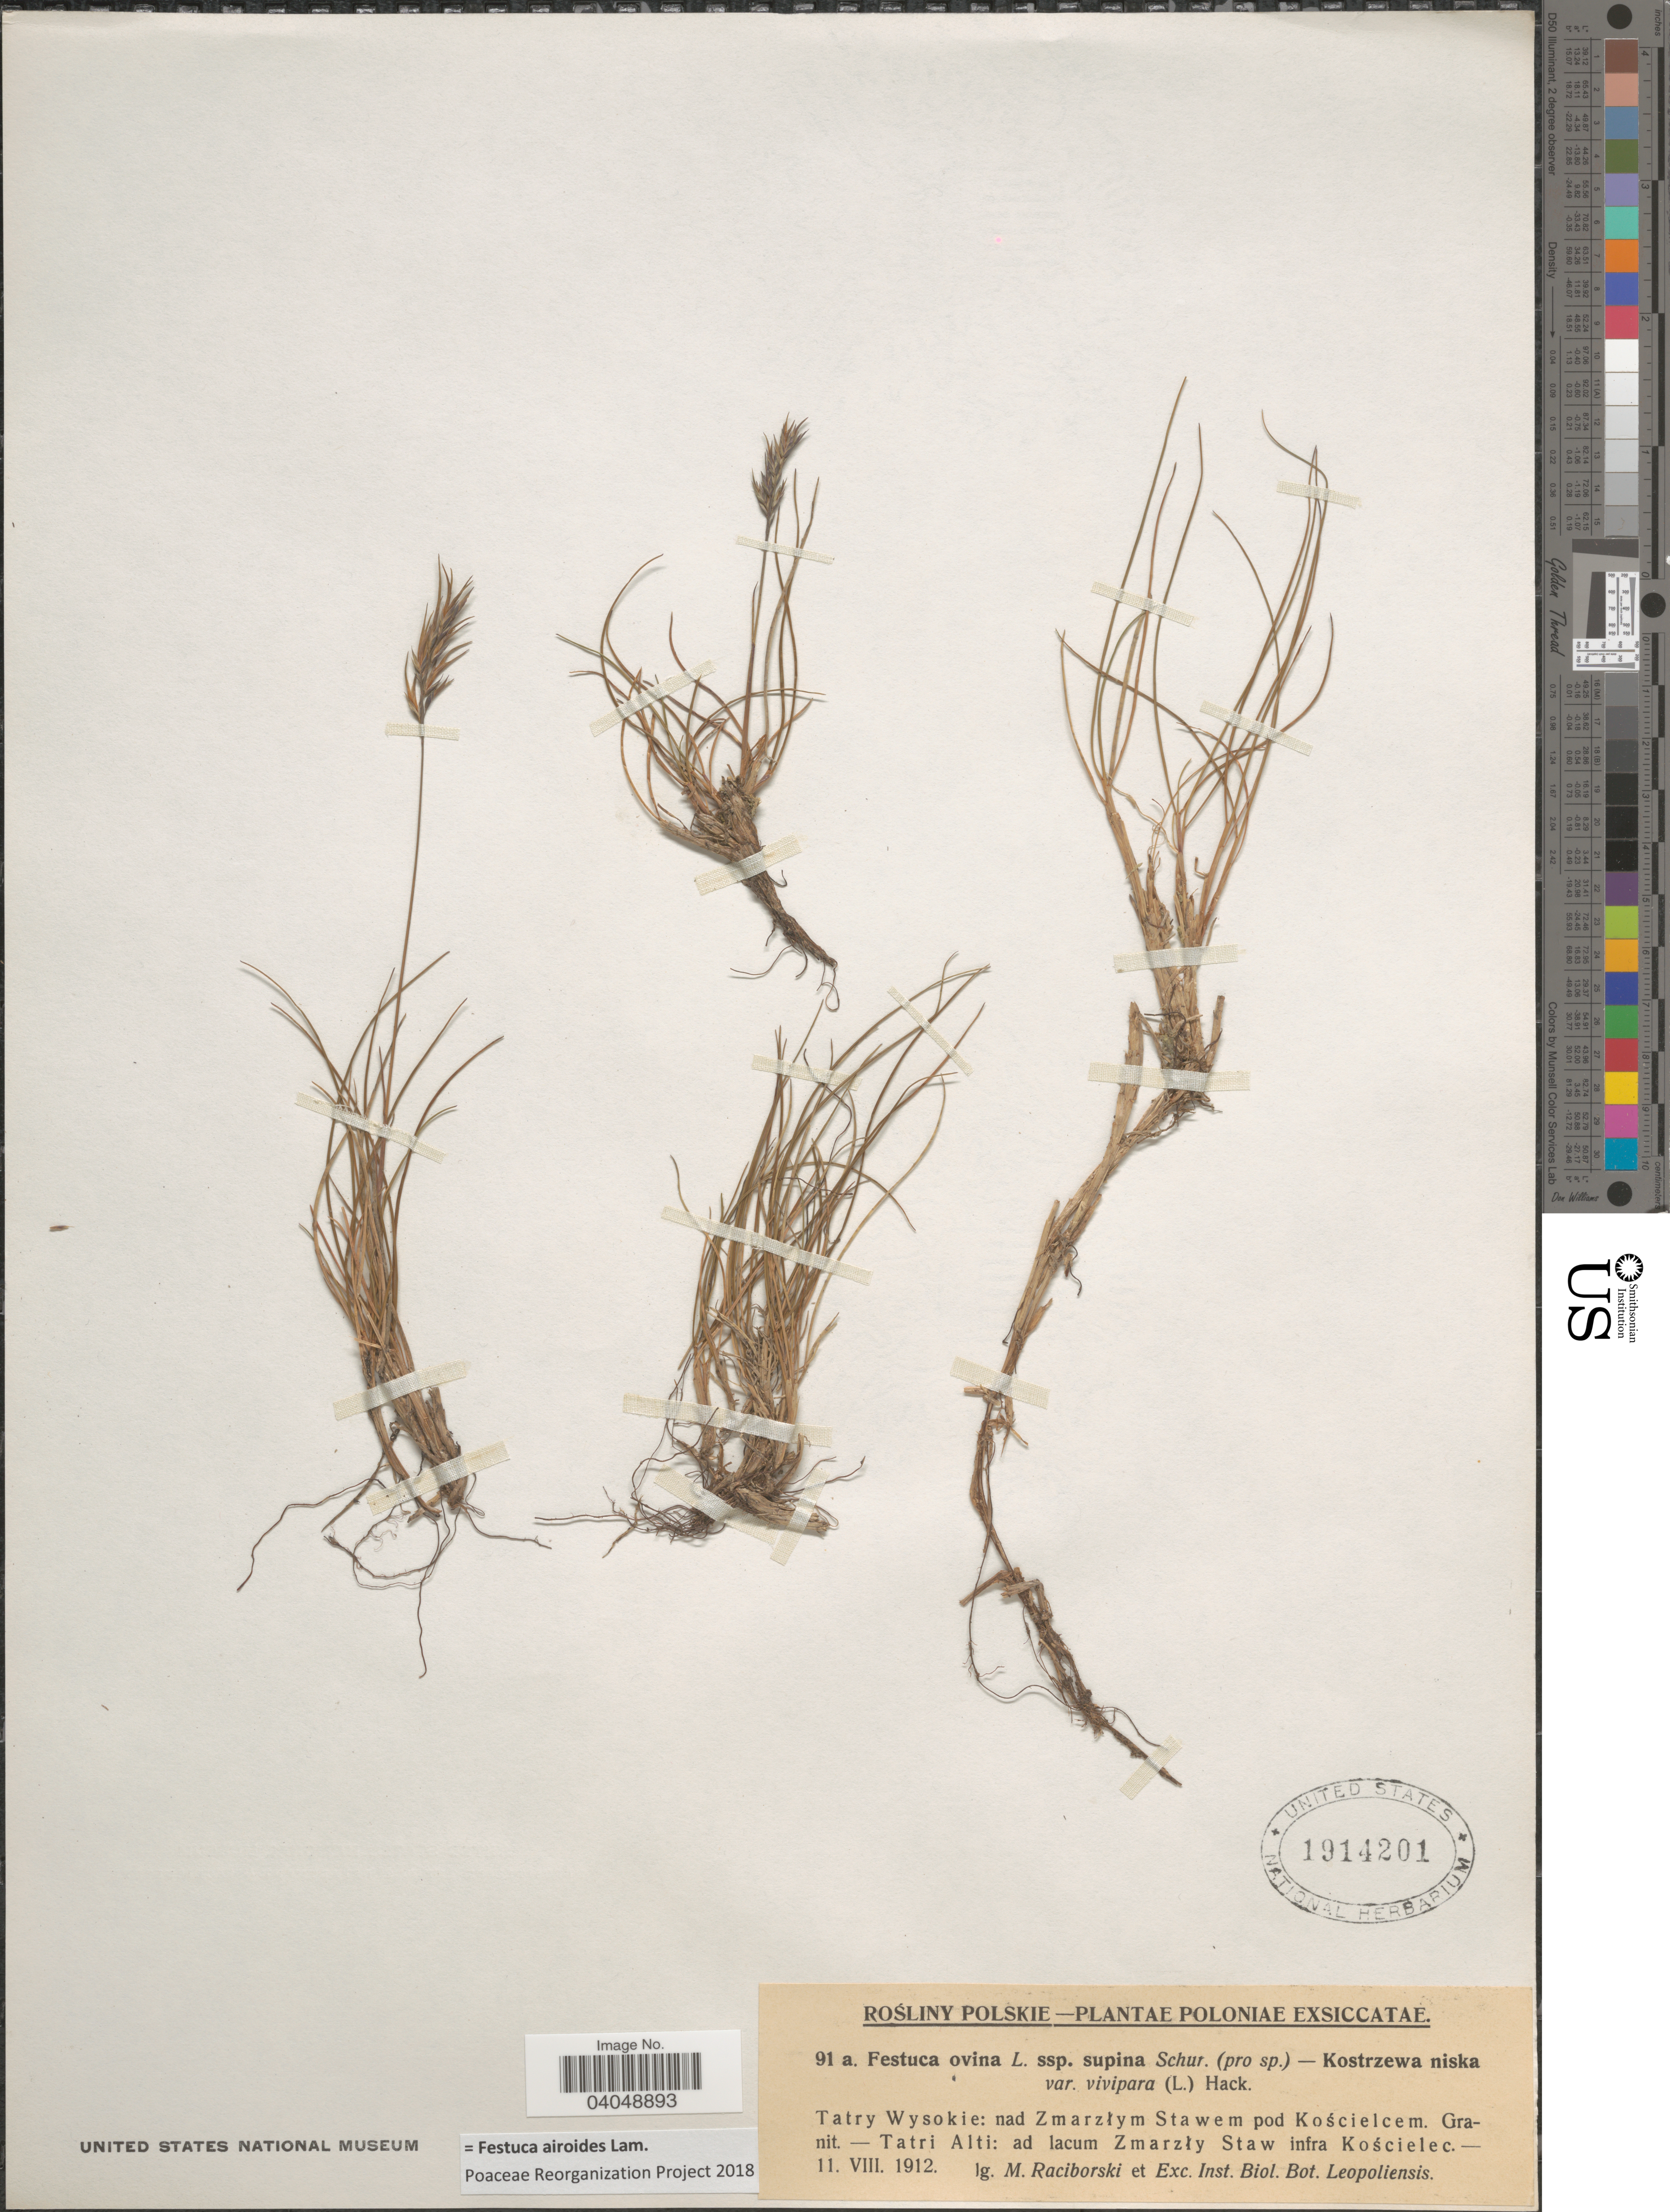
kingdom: Plantae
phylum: Tracheophyta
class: Liliopsida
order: Poales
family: Poaceae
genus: Festuca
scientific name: Festuca airoides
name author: Lam.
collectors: M. Raciborski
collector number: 91a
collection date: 1912-08-11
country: Poland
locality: Poloniae. Tatri Alti: ad lacum Zmarzły Staw infra Kościelec.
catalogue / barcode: US 1914201